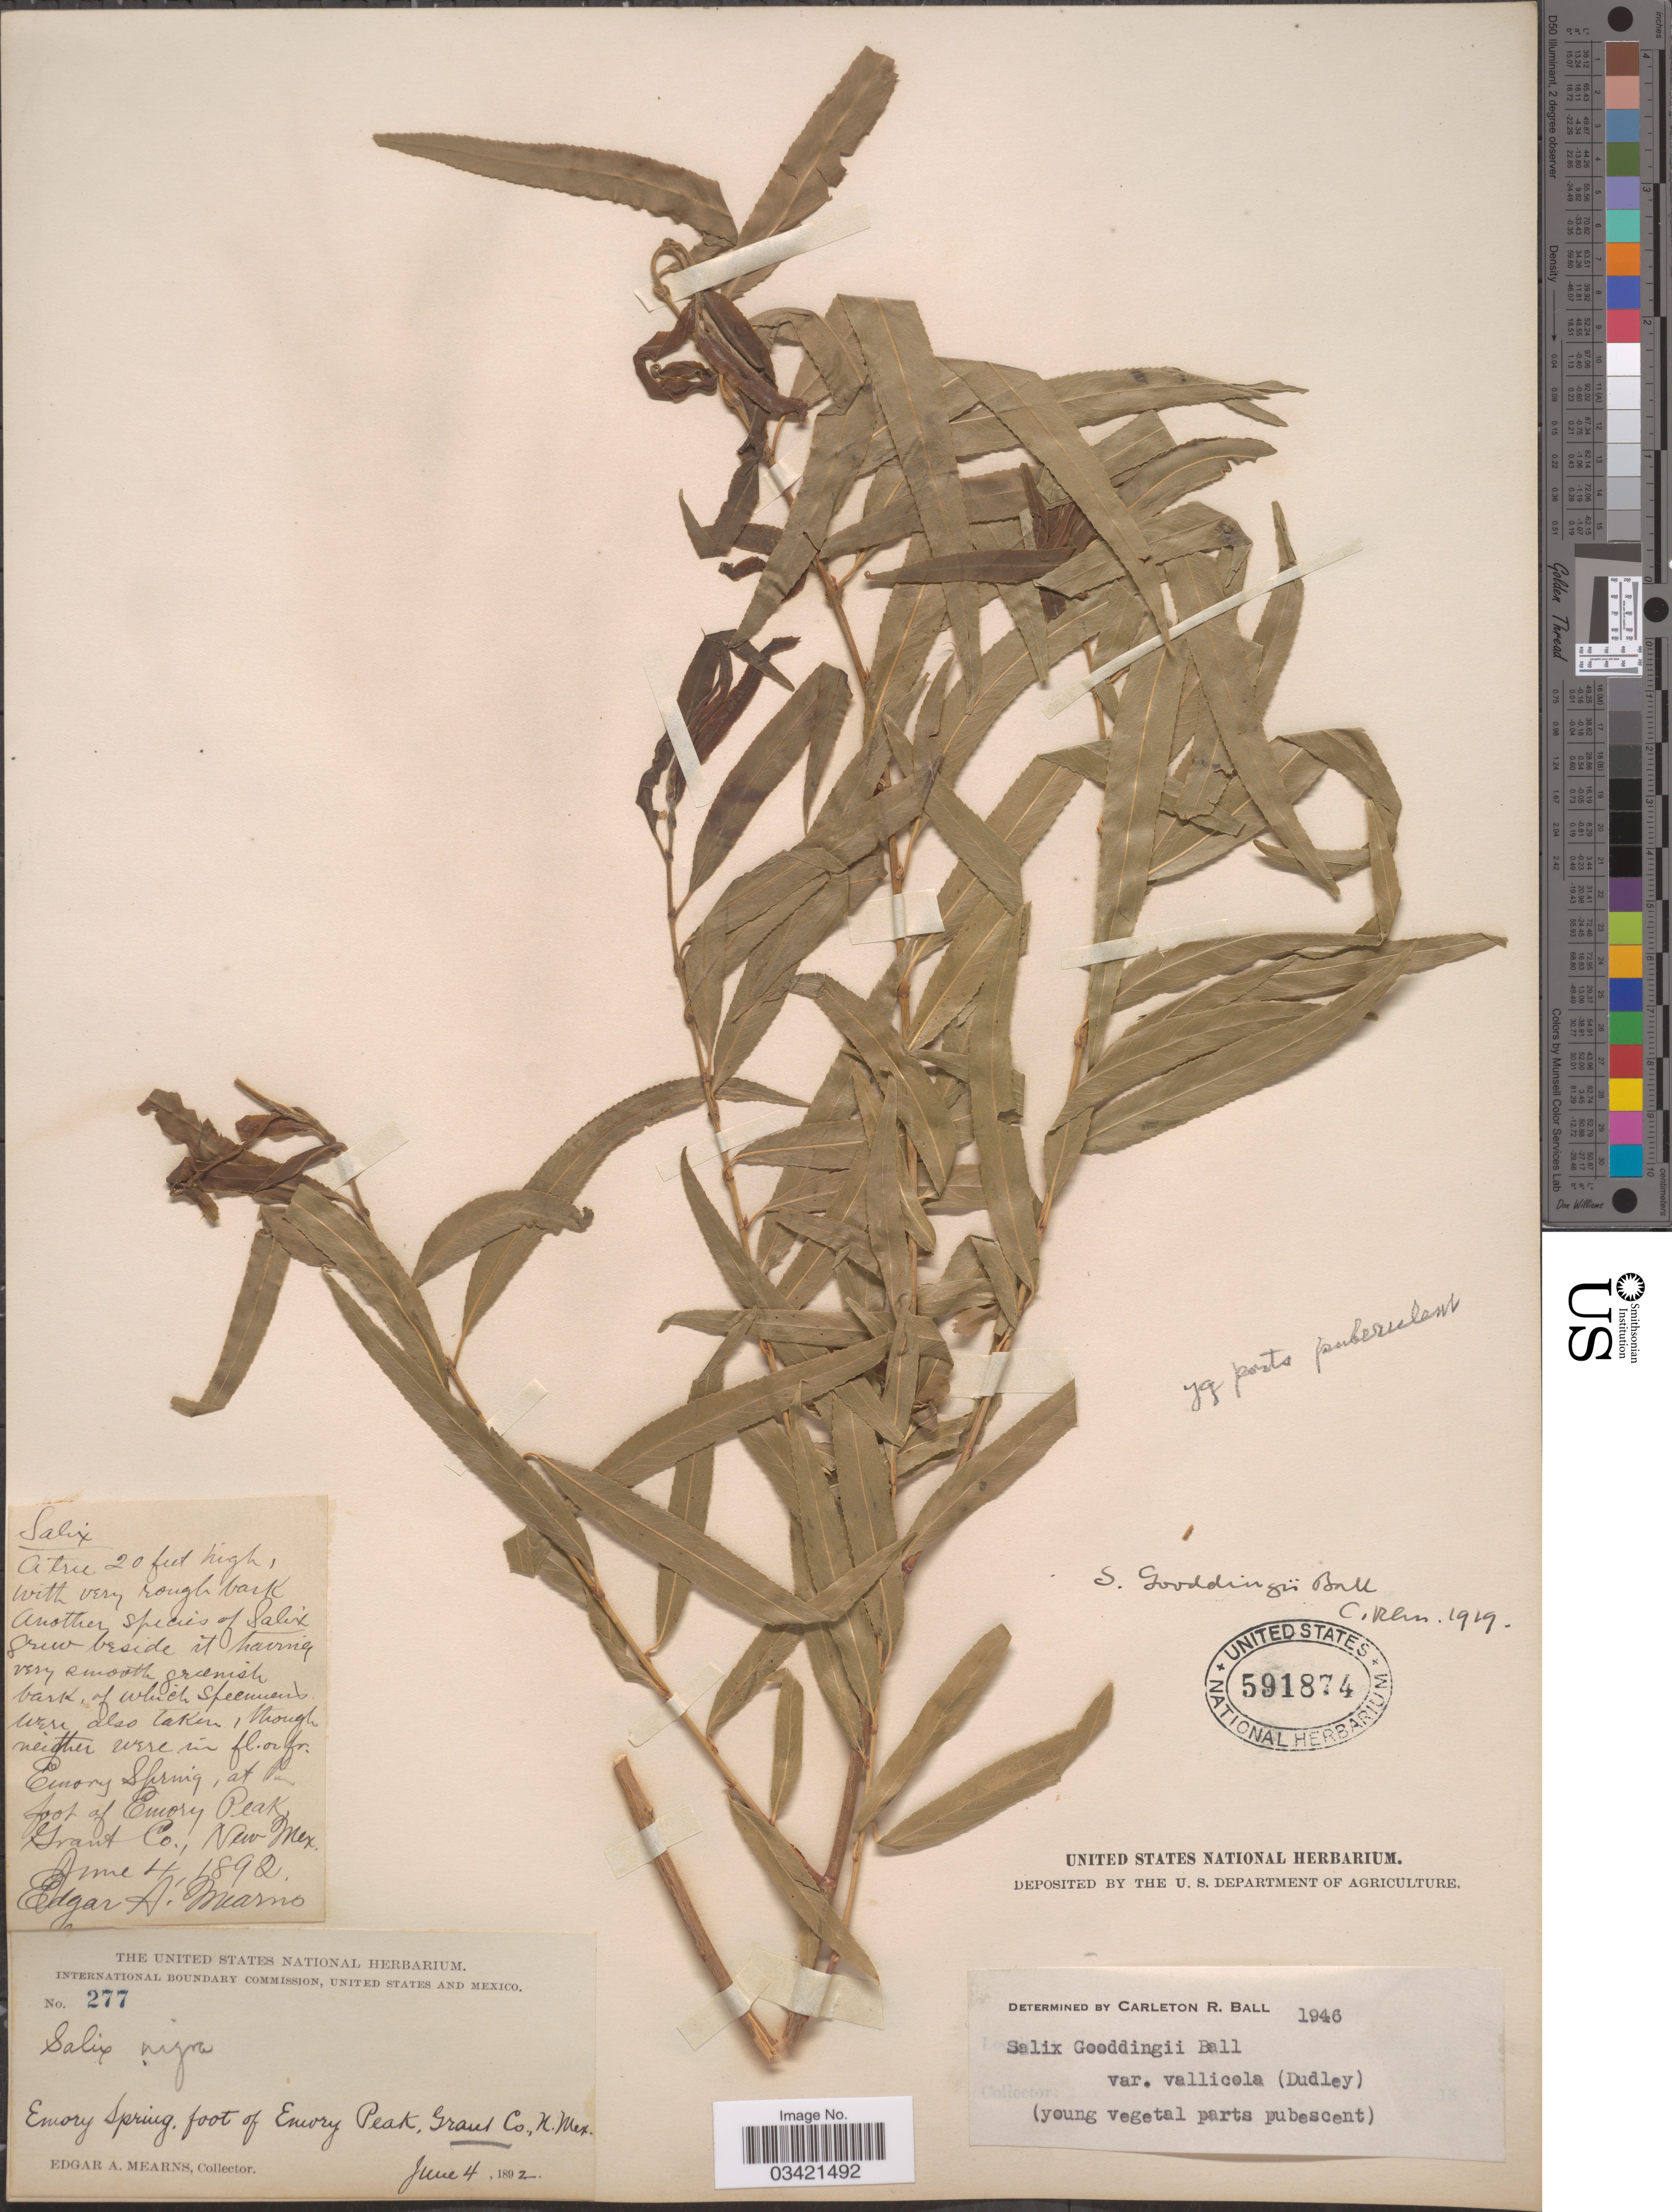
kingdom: Plantae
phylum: Tracheophyta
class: Magnoliopsida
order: Malpighiales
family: Salicaceae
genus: Salix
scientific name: Salix gooddingii var. vallicola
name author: (Dudley) C.R. Ball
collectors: E. A. Mearns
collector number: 277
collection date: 1892-06-04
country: United States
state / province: New Mexico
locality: Emory Spring, foot of Emory Peak, Grant Co.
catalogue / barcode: US 591874